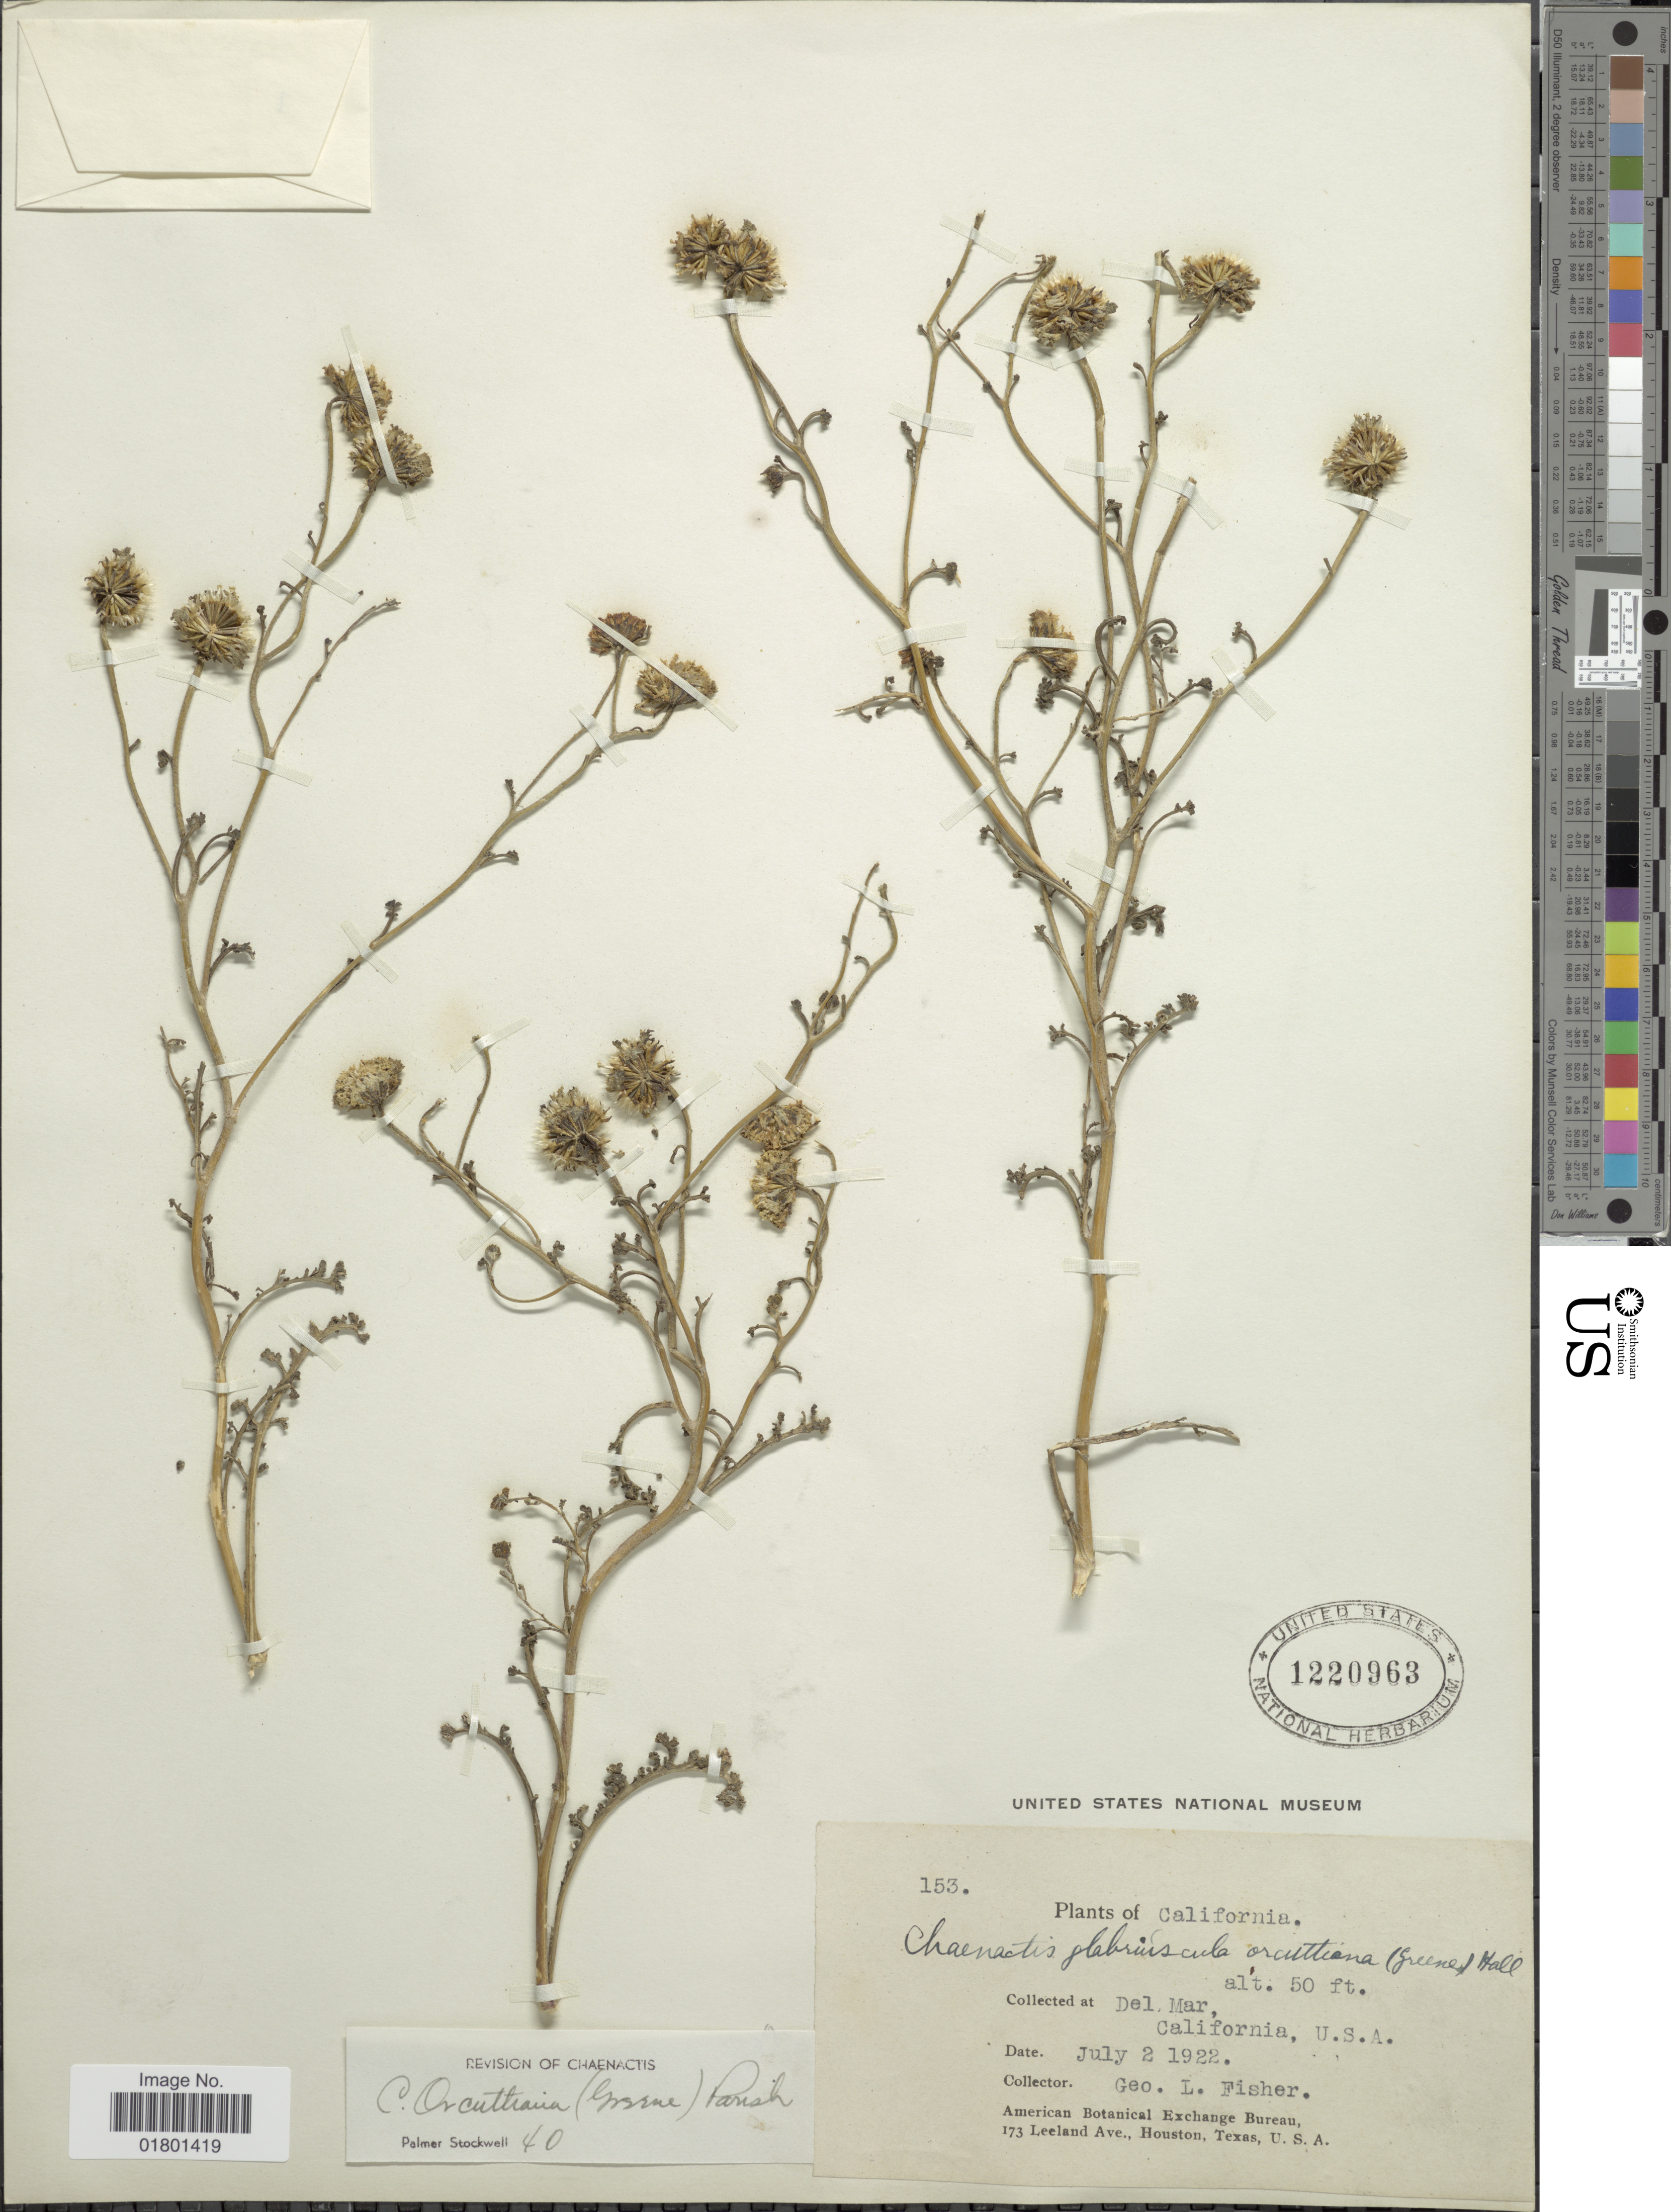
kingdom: Plantae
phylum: Tracheophyta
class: Magnoliopsida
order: Asterales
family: Asteraceae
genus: Chaenactis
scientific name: Chaenactis orcuttiana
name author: (Greene) Parish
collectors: G. L. Fisher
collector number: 153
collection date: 1922-07-02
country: United States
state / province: California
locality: Del Mar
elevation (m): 15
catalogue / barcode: US 1220963